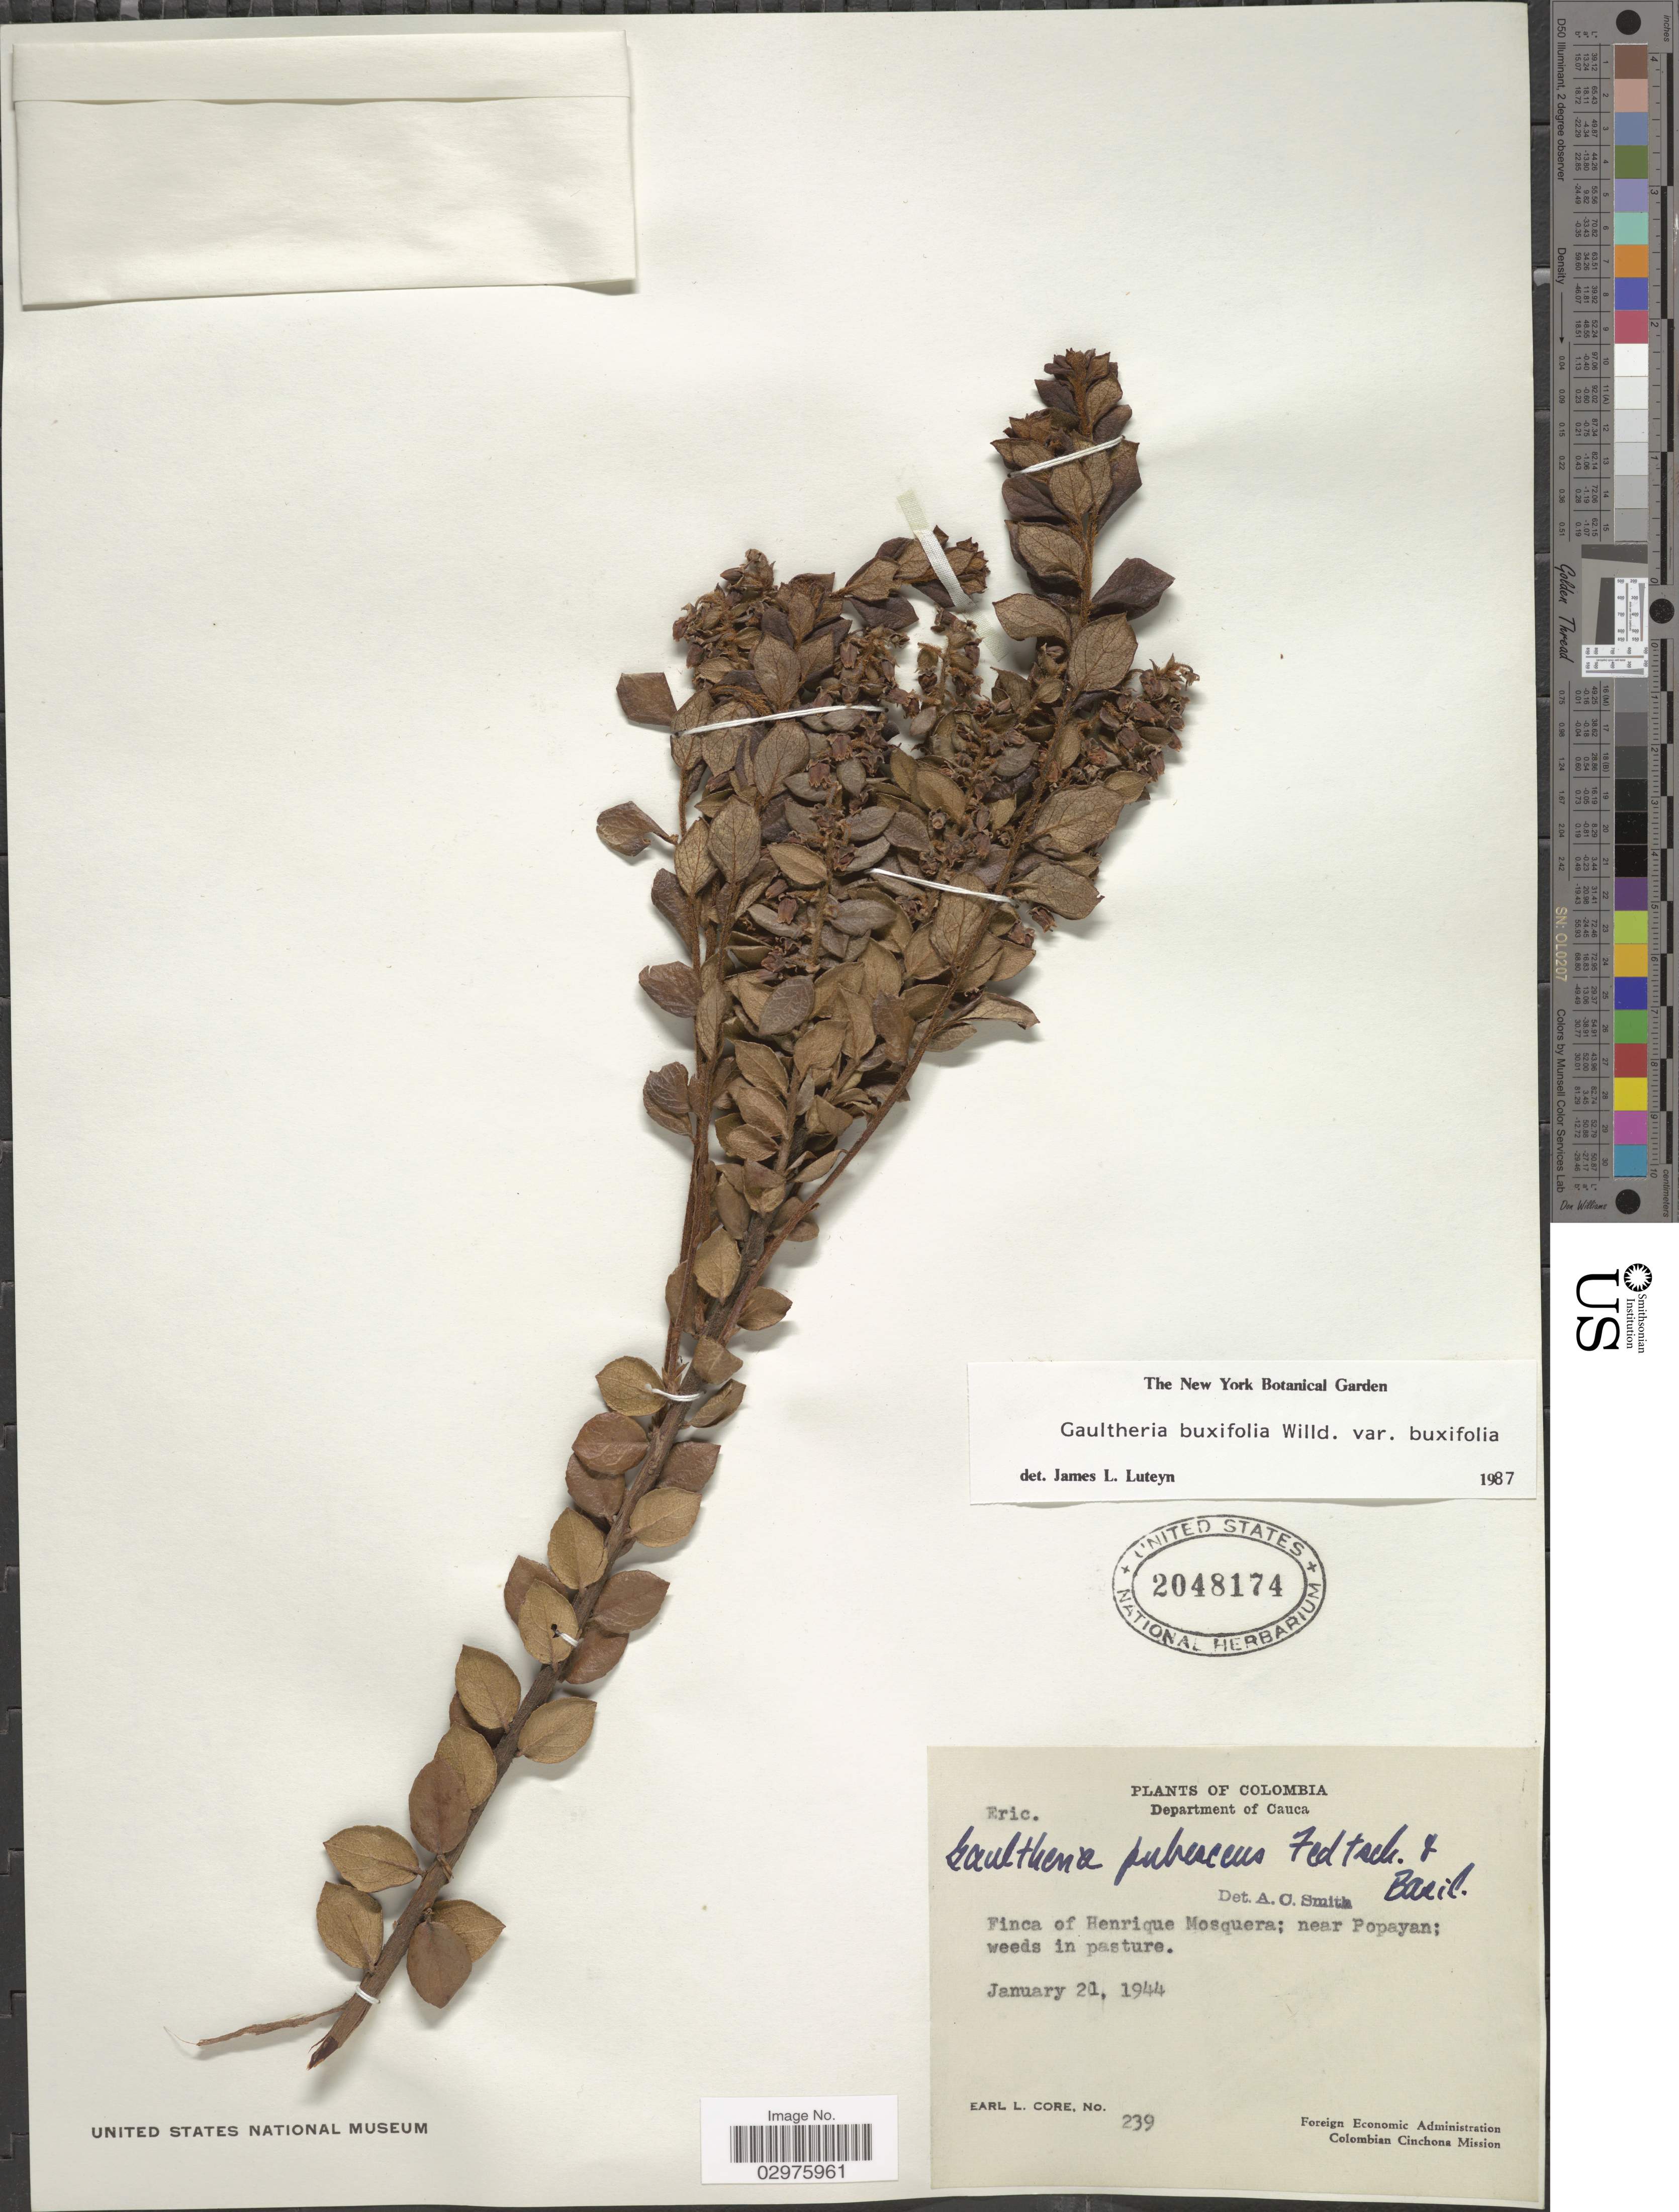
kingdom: Plantae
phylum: Tracheophyta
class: Magnoliopsida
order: Ericales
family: Ericaceae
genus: Gaultheria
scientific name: Gaultheria buxifolia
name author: Willd.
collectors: E. Core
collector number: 239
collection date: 1944-01-21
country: Colombia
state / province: Cauca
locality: Department of Cauca. Finca of Henrique Mosquera; near Popayan.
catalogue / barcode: US 2048174